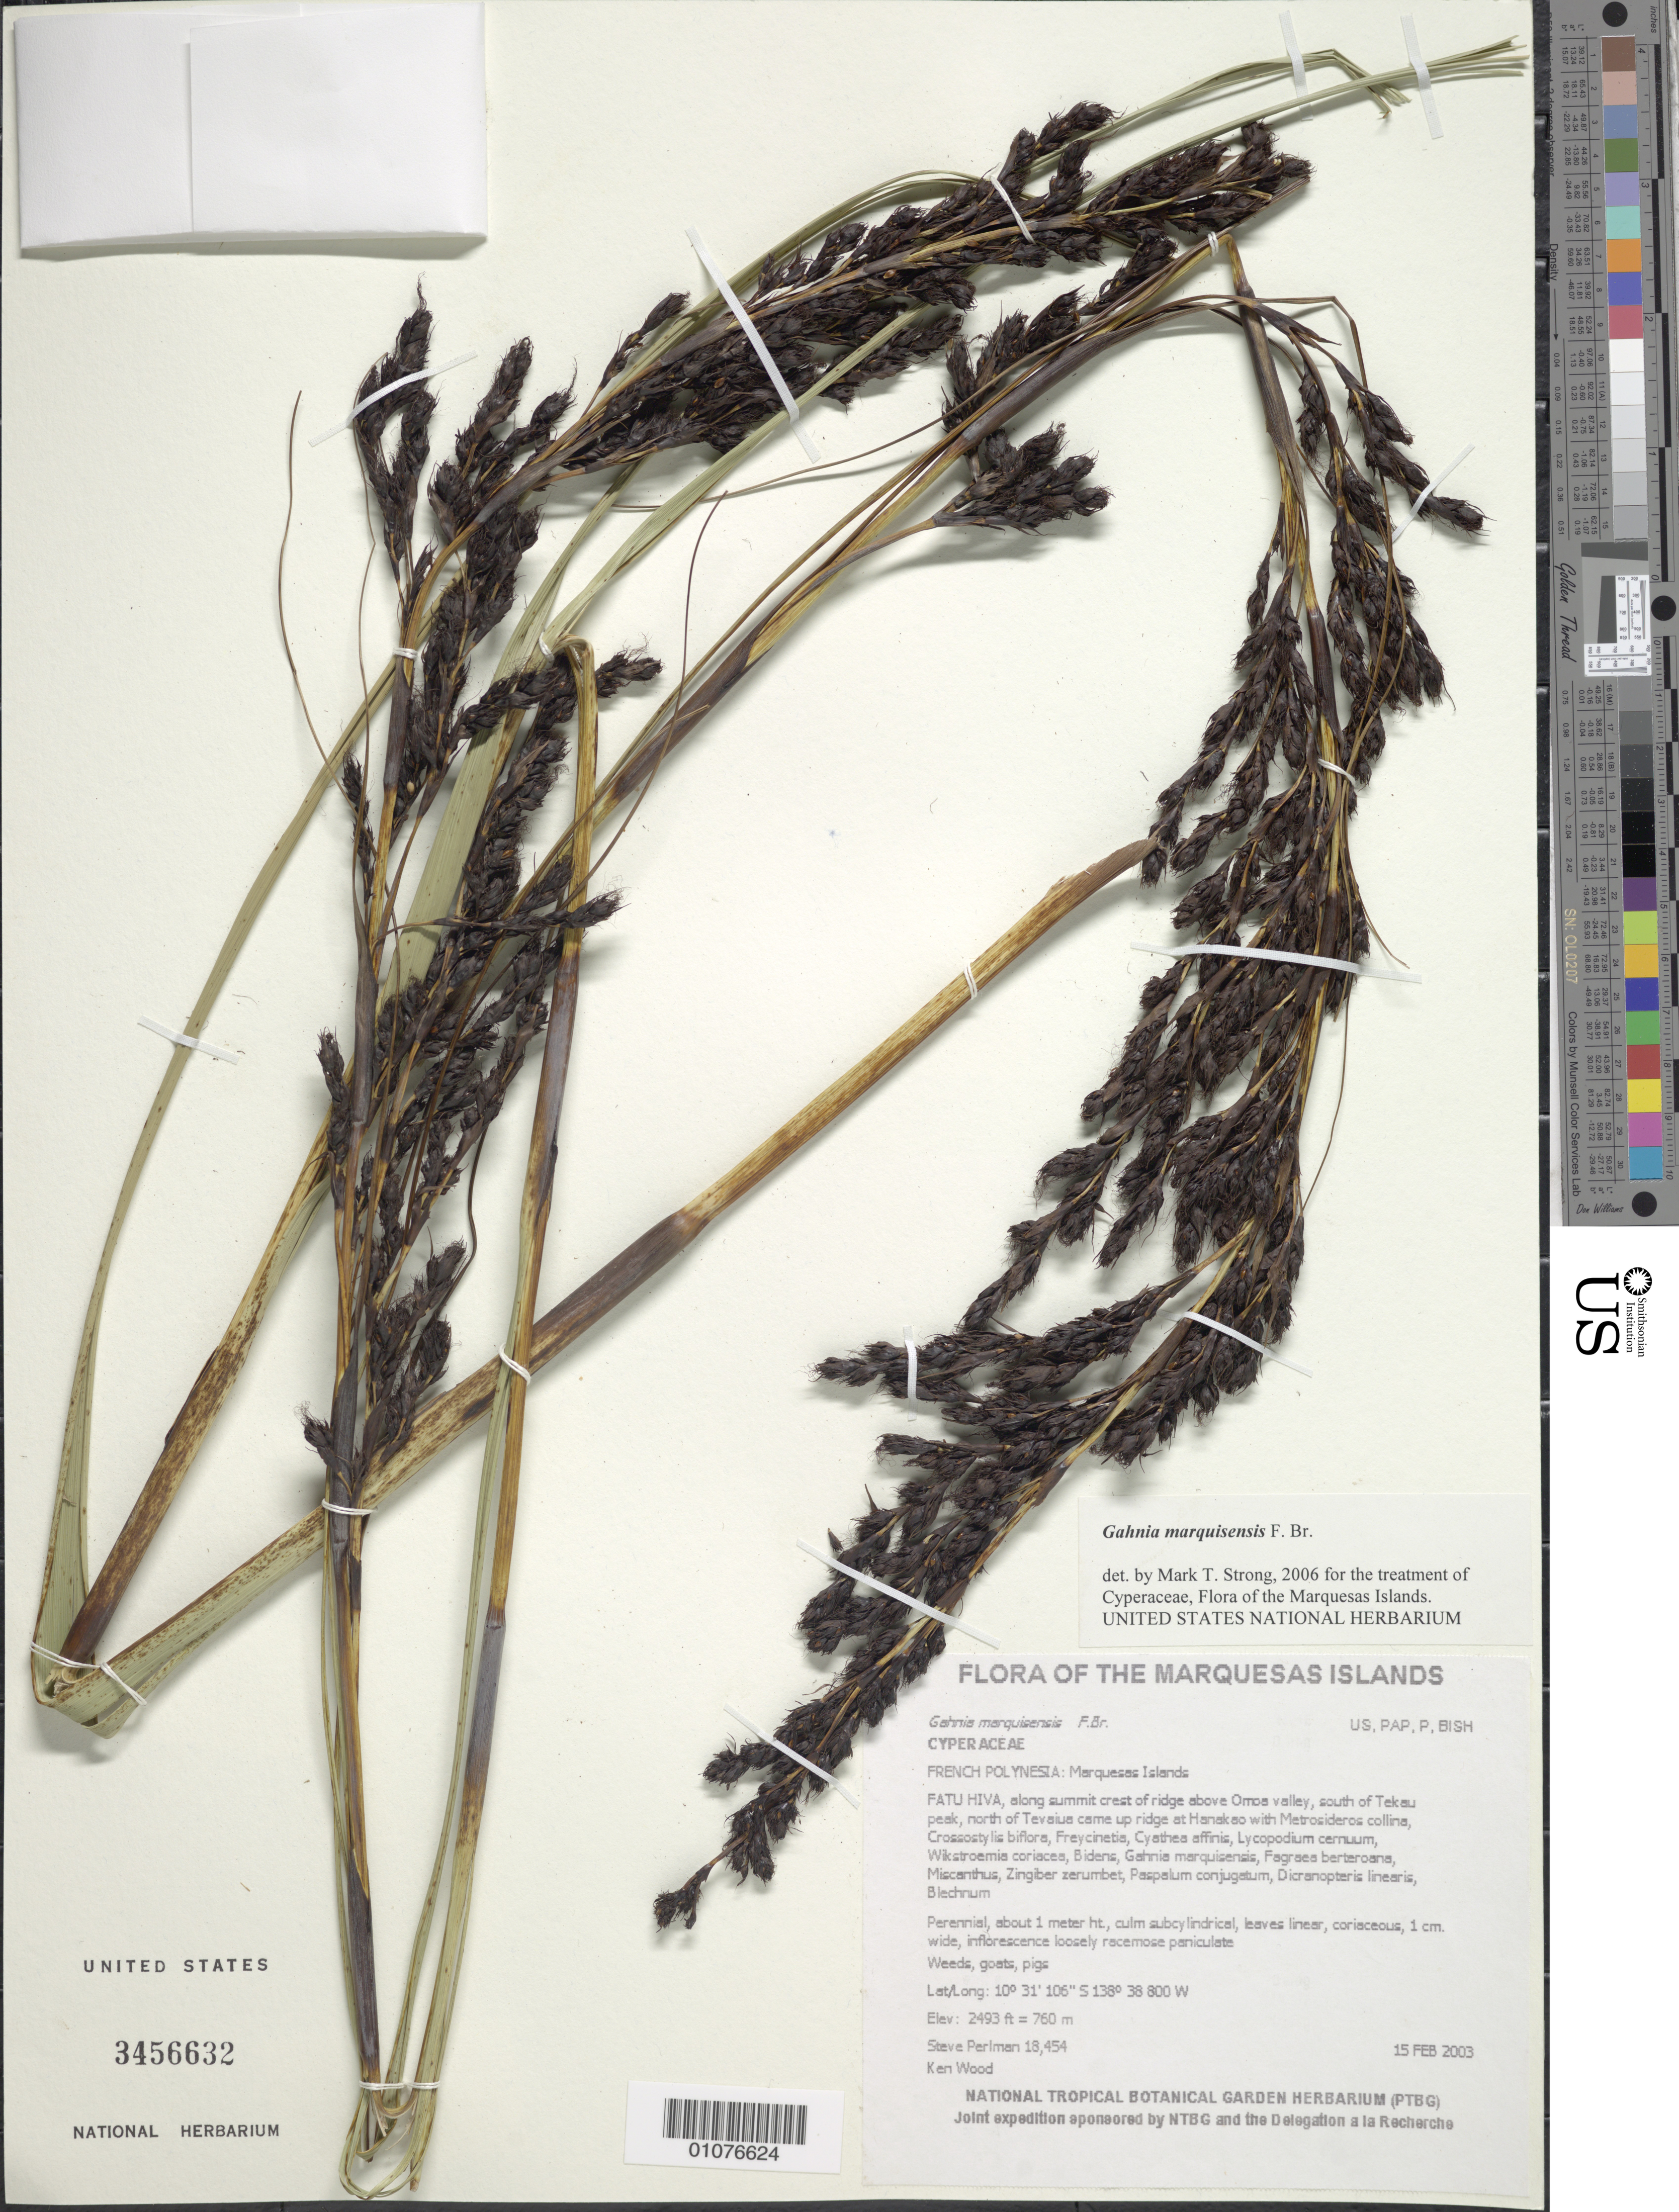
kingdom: Plantae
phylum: Tracheophyta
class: Liliopsida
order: Poales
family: Cyperaceae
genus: Gahnia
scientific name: Gahnia marquisensis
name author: F. Br.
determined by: Lorence, David H., (PTBG), National Tropical Botanical Garden (UNITED STATES)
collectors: S. P. Perlman & K. R. Wood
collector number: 18454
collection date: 2003-02-15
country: French Polynesia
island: Fatu Hiva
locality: Along summit crest of ridge above Omoa valley, south of Tekau peak, north of Tevaiua came up ridge at Hanakao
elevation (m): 760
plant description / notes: Weeds, goats, pigs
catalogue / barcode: US 3456632